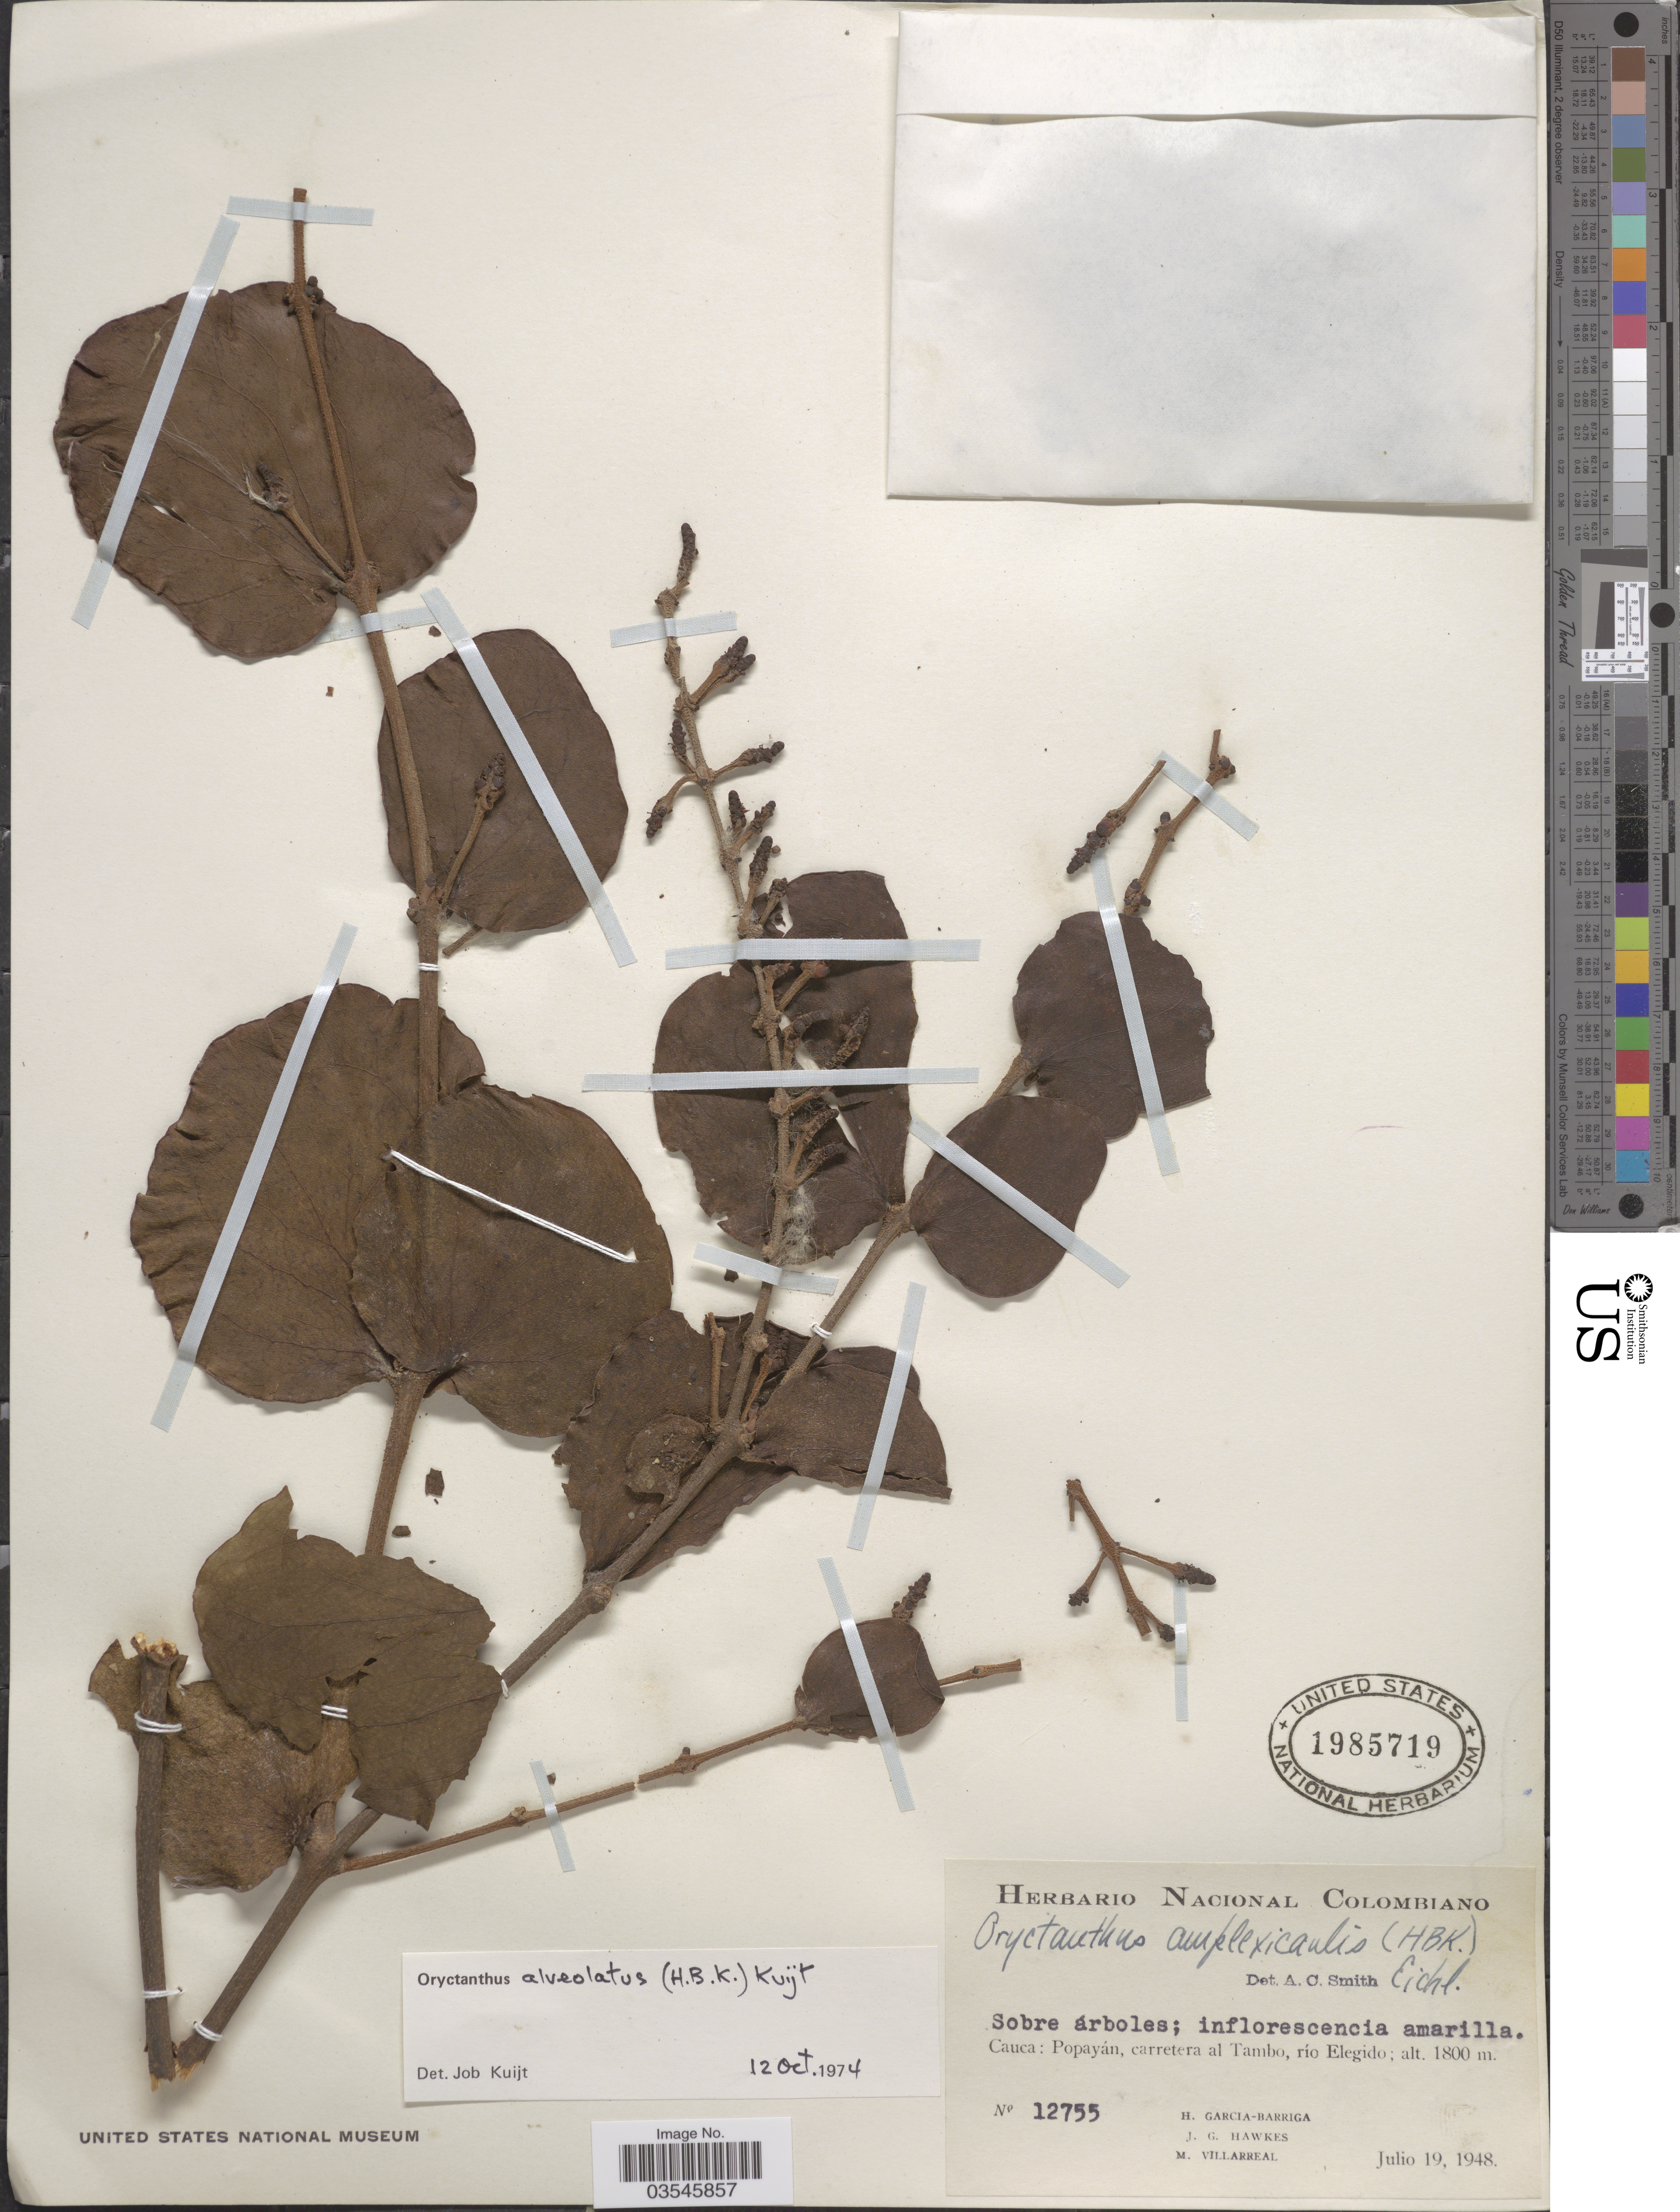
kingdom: Plantae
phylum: Tracheophyta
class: Magnoliopsida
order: Santalales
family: Loranthaceae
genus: Oryctanthus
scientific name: Oryctanthus alveolatus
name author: (Kunth) Kuijt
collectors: H. García Barriga, J. Hawkes & M. Villarreal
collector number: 12755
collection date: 1948-07-19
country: Colombia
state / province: Cauca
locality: Popayán, carretera al Tambo, río Elegido.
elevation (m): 1800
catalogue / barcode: US 1985719